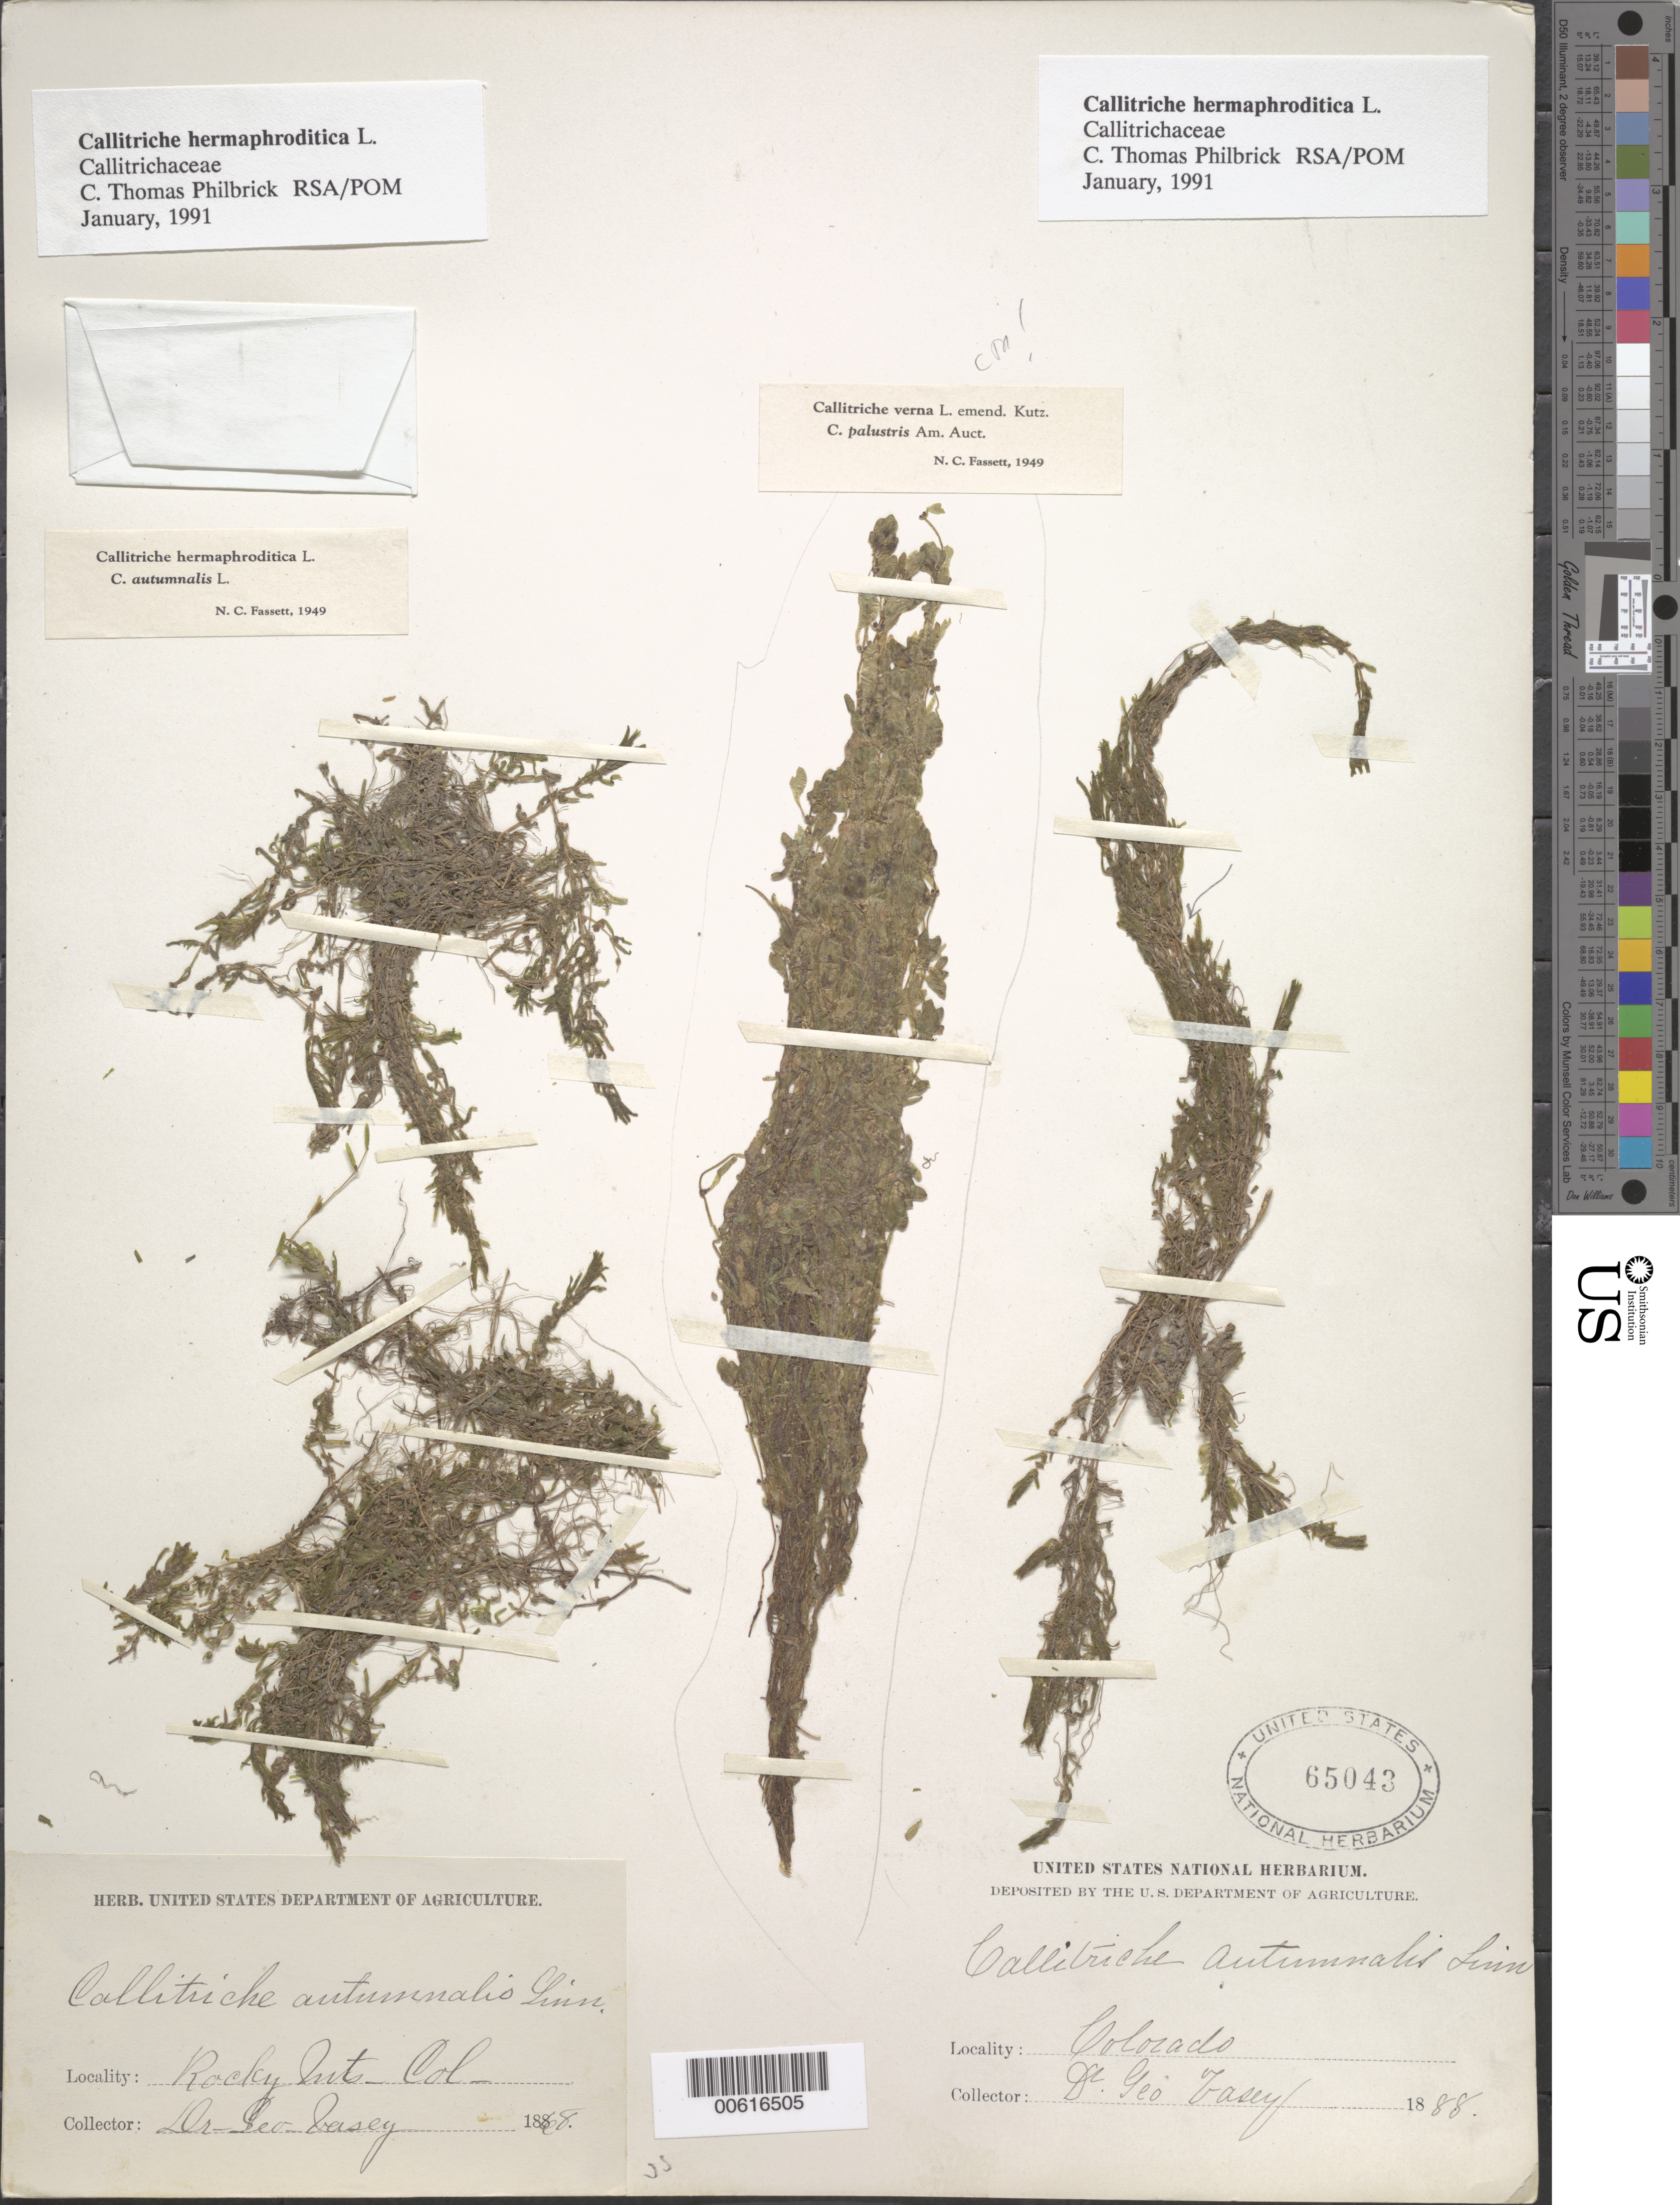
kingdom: Plantae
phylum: Tracheophyta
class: Magnoliopsida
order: Lamiales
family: Plantaginaceae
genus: Callitriche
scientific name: Callitriche hermaphroditica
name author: L.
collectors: G. Vasey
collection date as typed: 1888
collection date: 1888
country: United States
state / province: Colorado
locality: Rocky Mountains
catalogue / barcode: US 65043